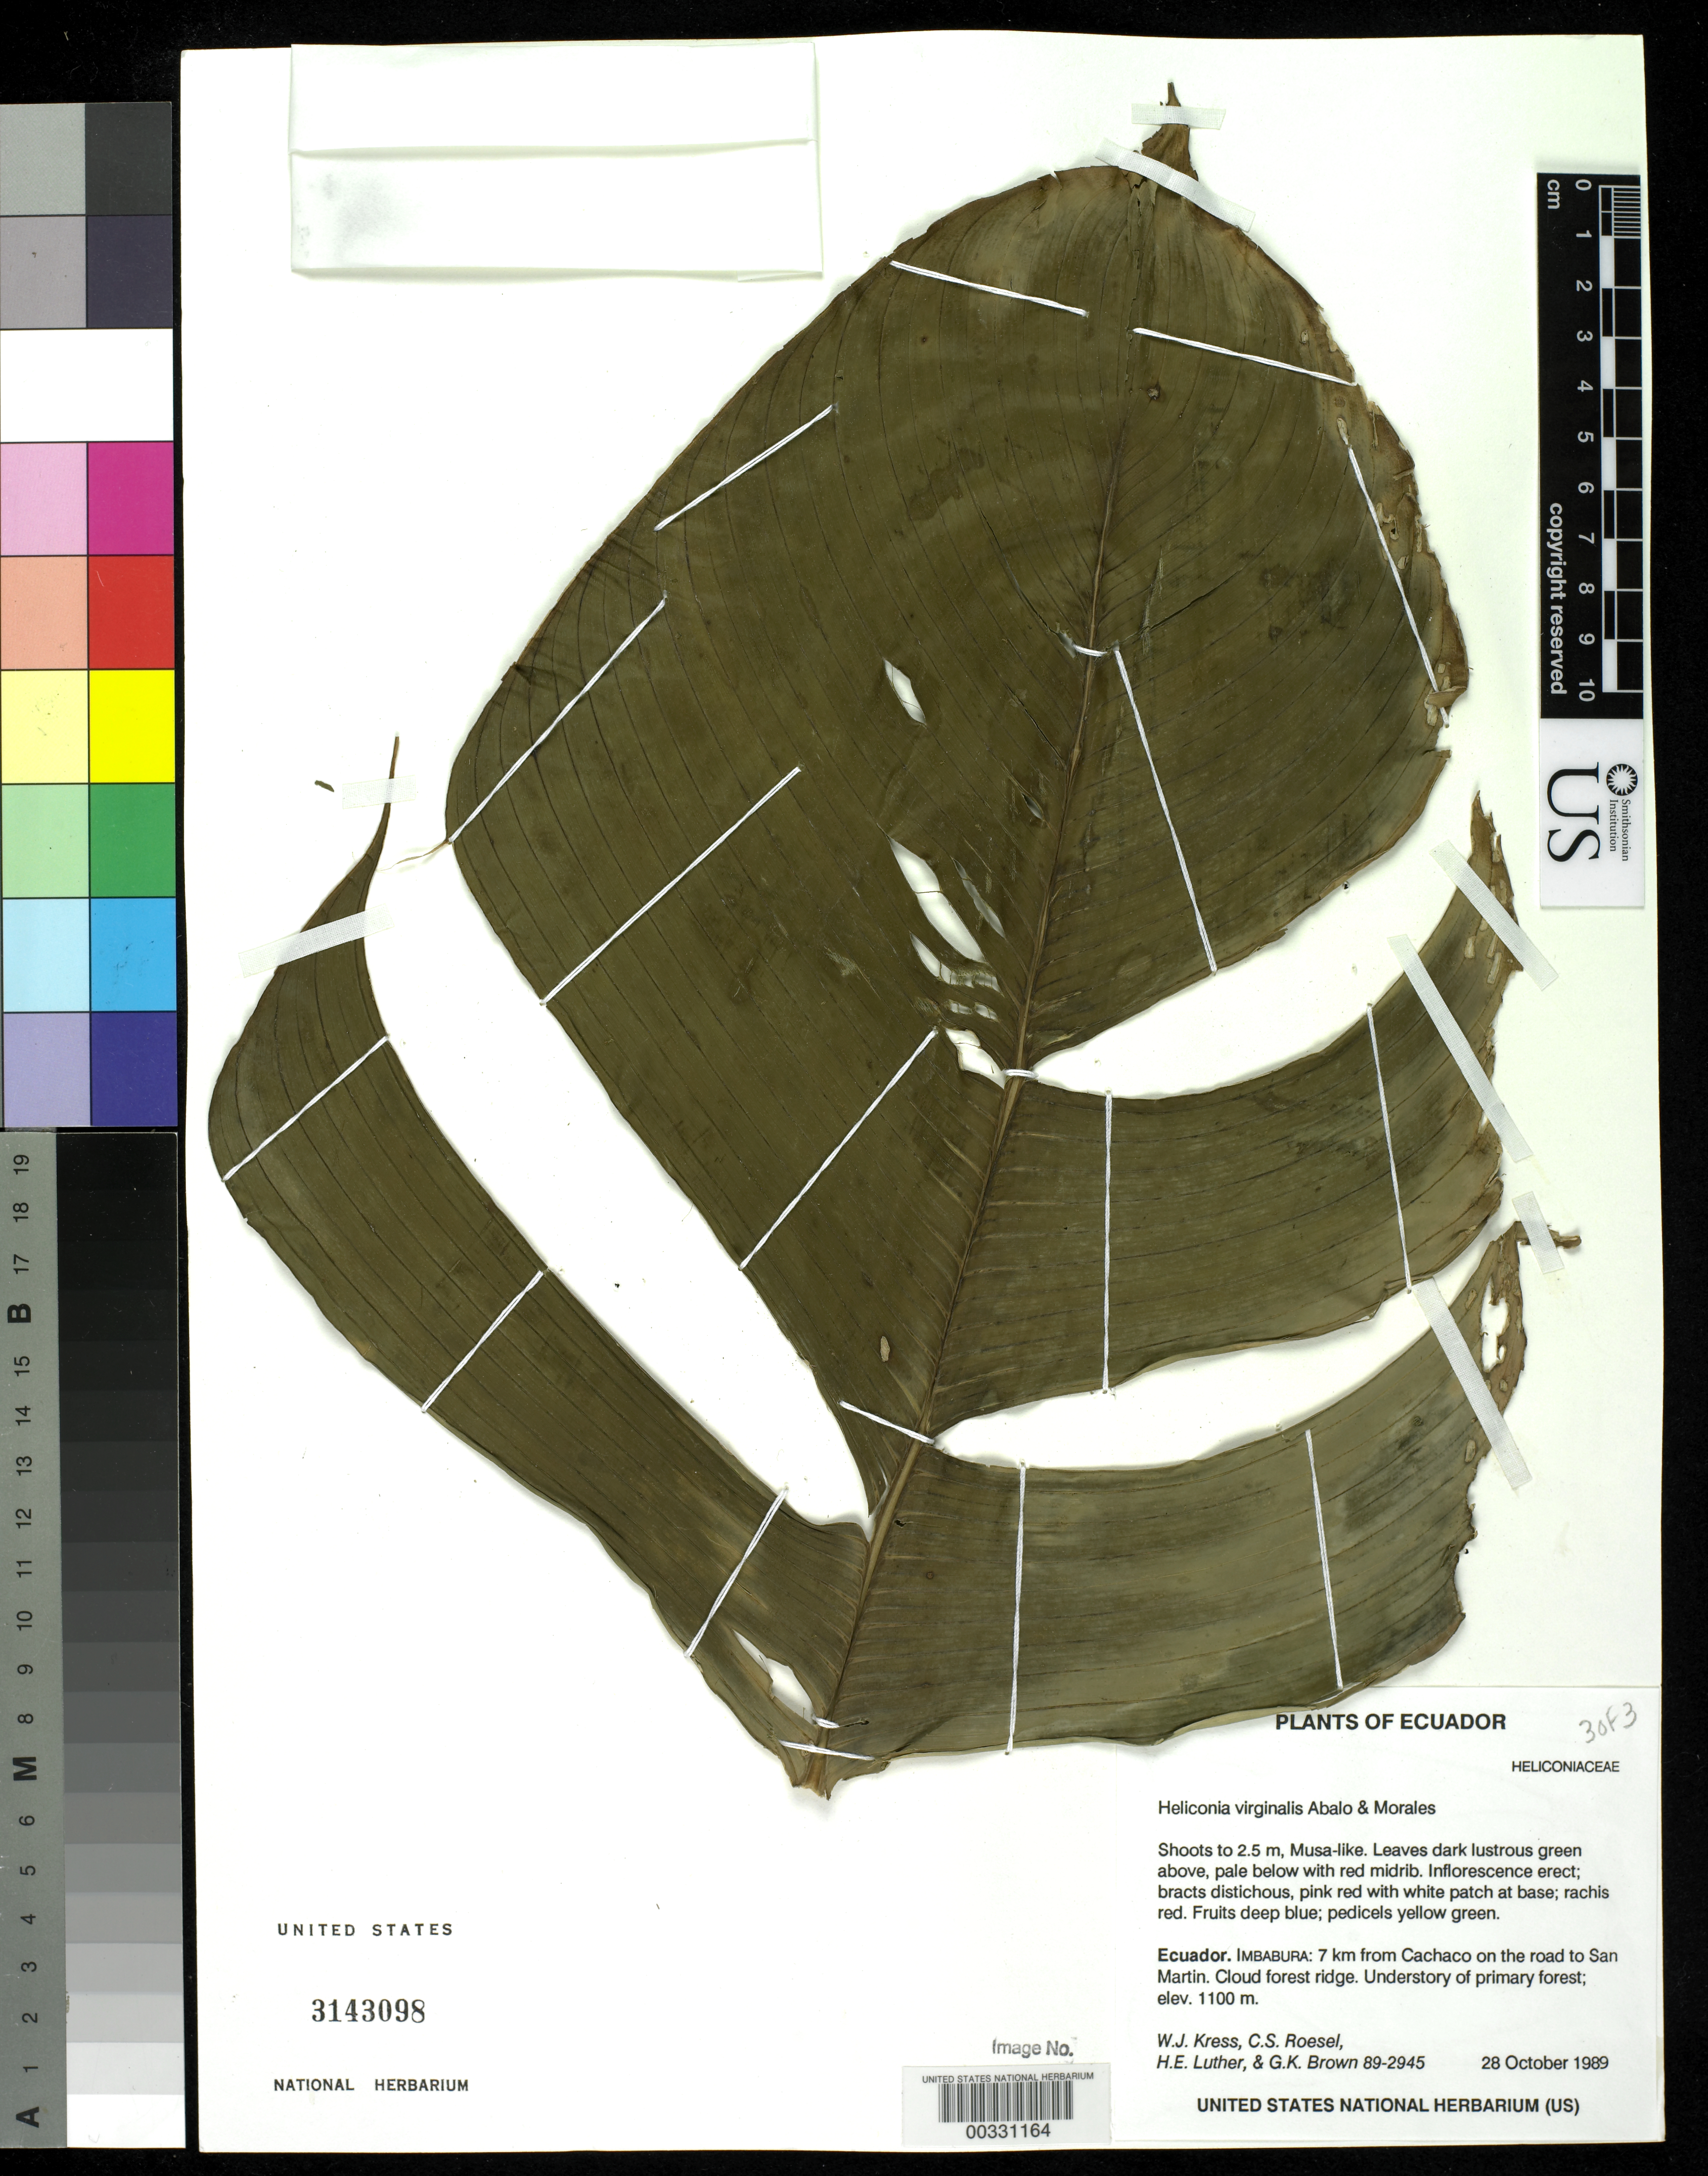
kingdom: Plantae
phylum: Tracheophyta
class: Liliopsida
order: Zingiberales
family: Heliconiaceae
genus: Heliconia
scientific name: Heliconia virginalis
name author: Abalo & G. Morales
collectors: W. J. Kress, C. S. Roesel, Harry E. Luther & G. K. Brown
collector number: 89-2945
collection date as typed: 28 Oct 1989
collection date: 1989-10-28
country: Ecuador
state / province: Imbabura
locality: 7 km from Cachaco on road to San Martin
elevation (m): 1100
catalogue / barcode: US 3143098